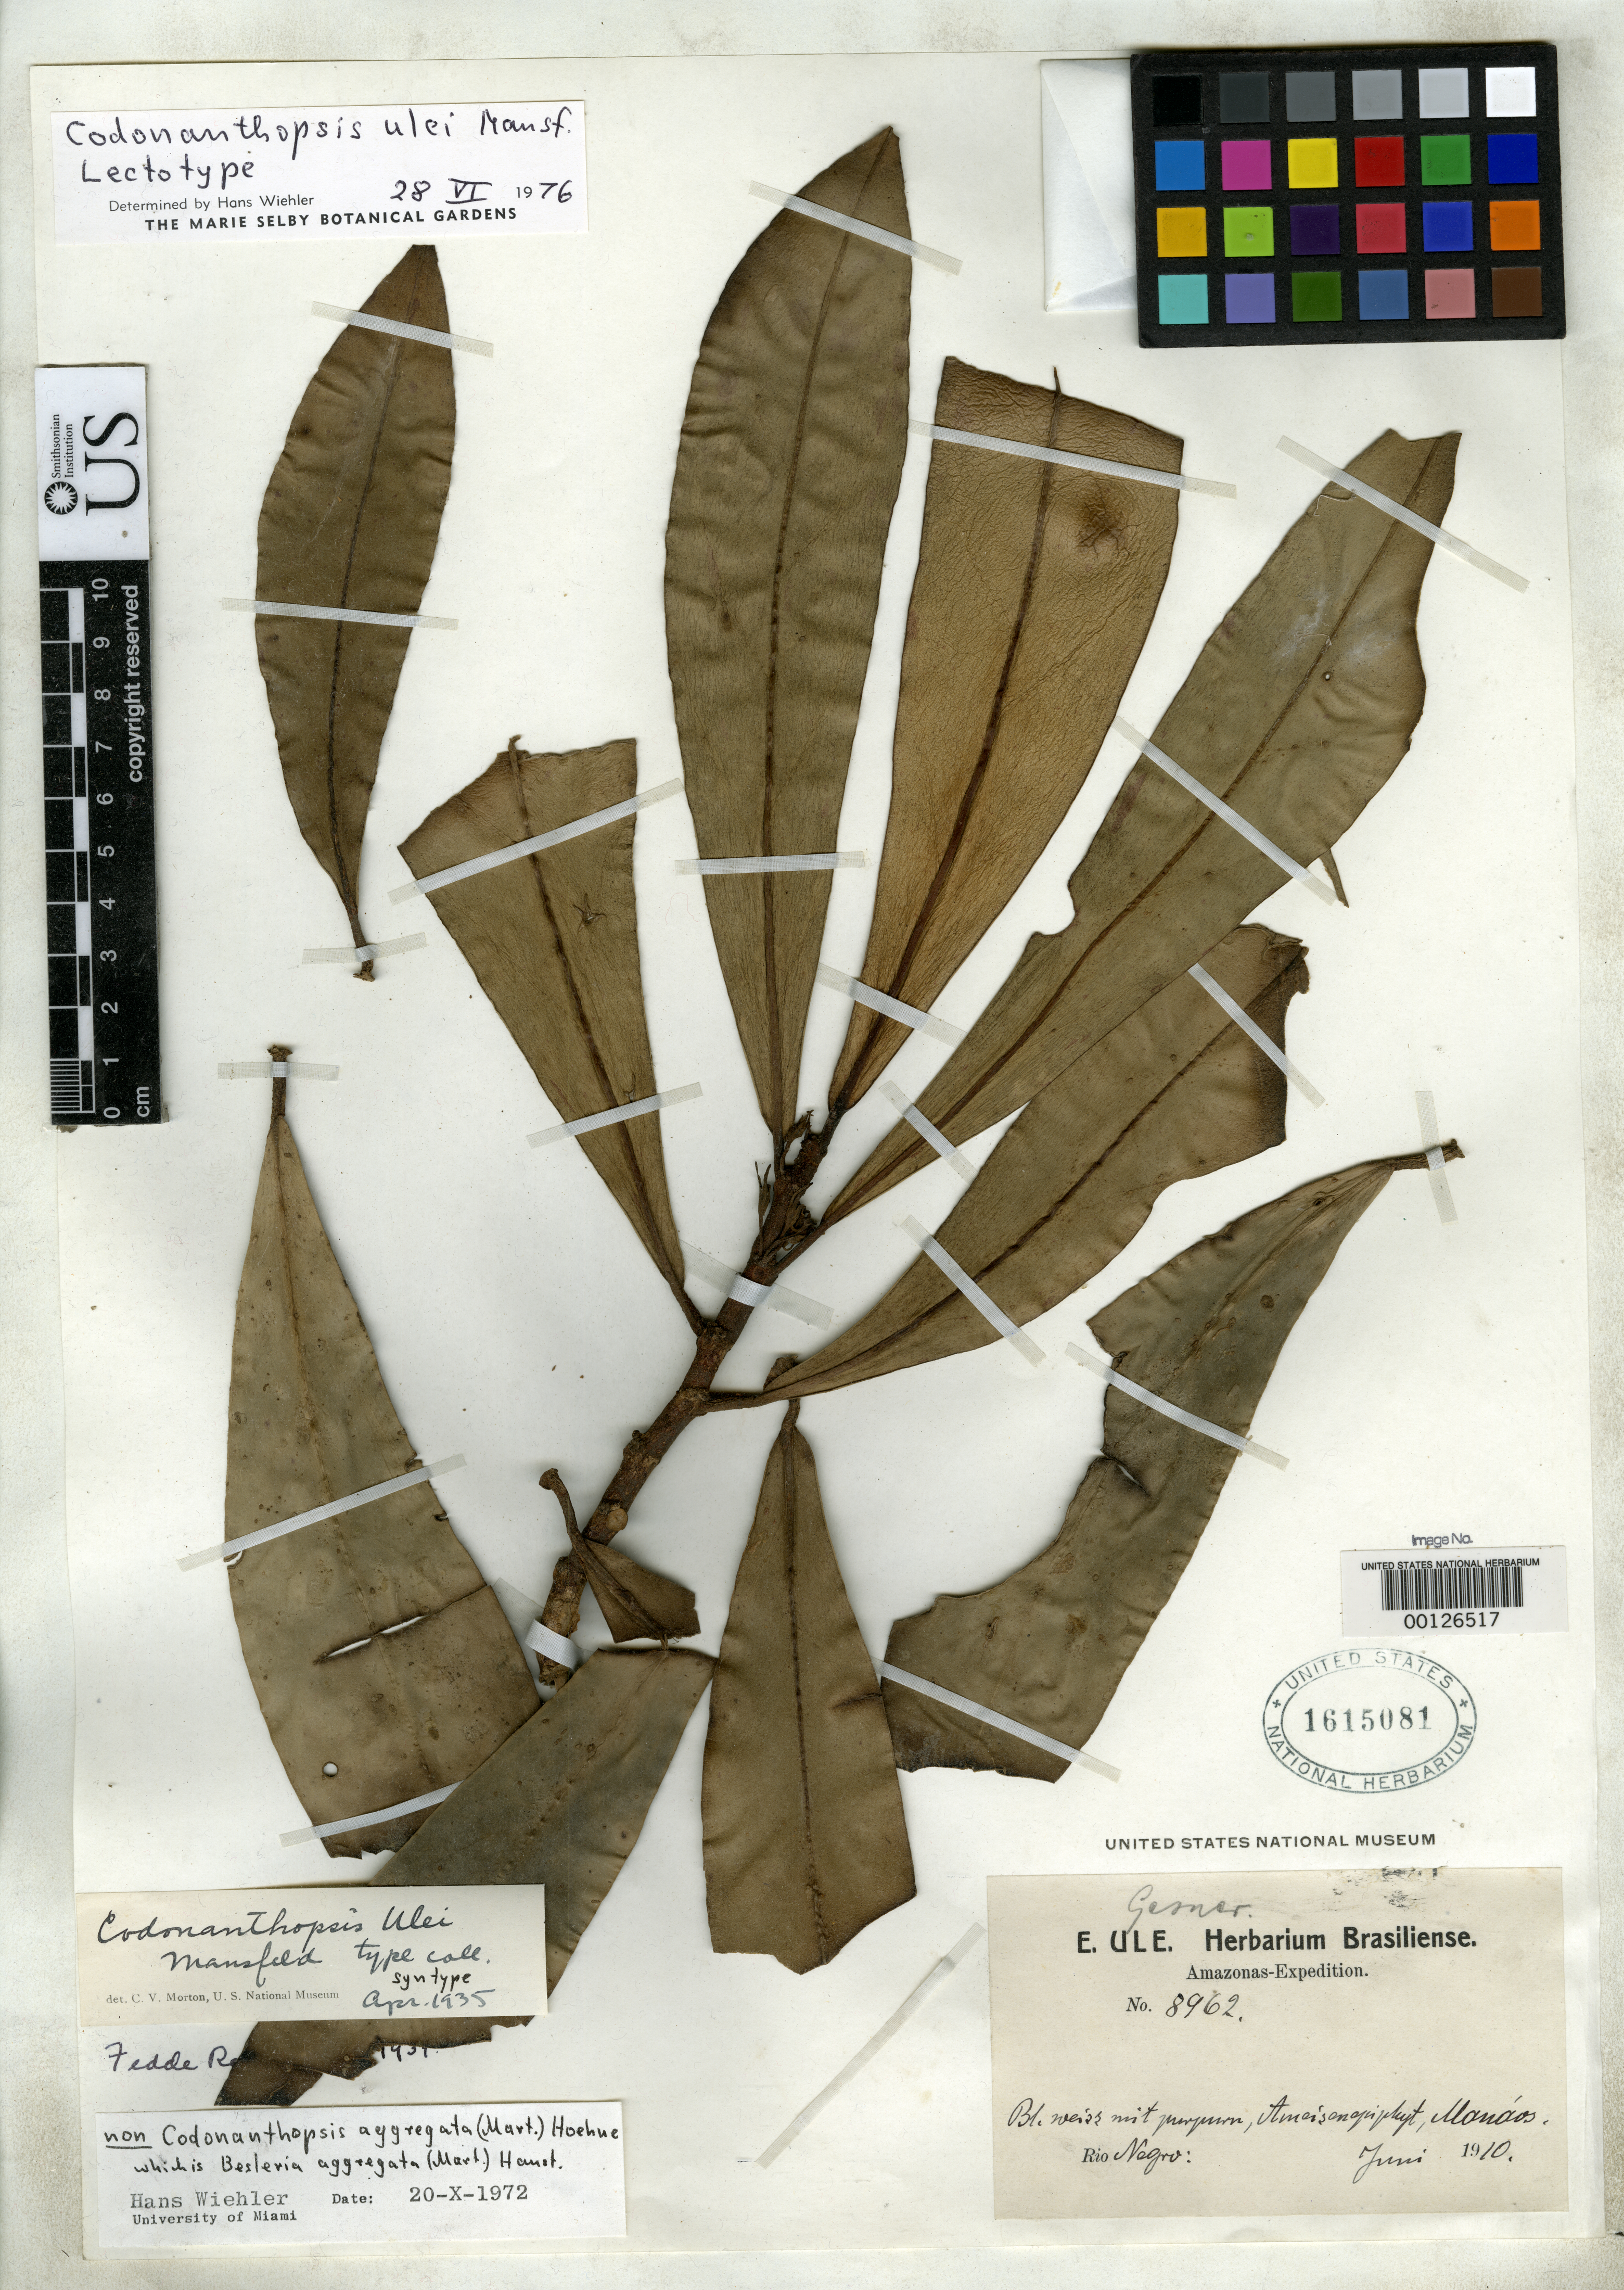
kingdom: Plantae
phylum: Tracheophyta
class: Magnoliopsida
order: Lamiales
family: Gesneriaceae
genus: Codonanthopsis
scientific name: Codonanthopsis ulei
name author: Mansf.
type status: Syntype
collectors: E. H. Ule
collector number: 8962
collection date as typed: Jun 1910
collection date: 1910-06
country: Brazil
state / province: Amazonas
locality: Rio Negro.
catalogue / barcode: US 1615081